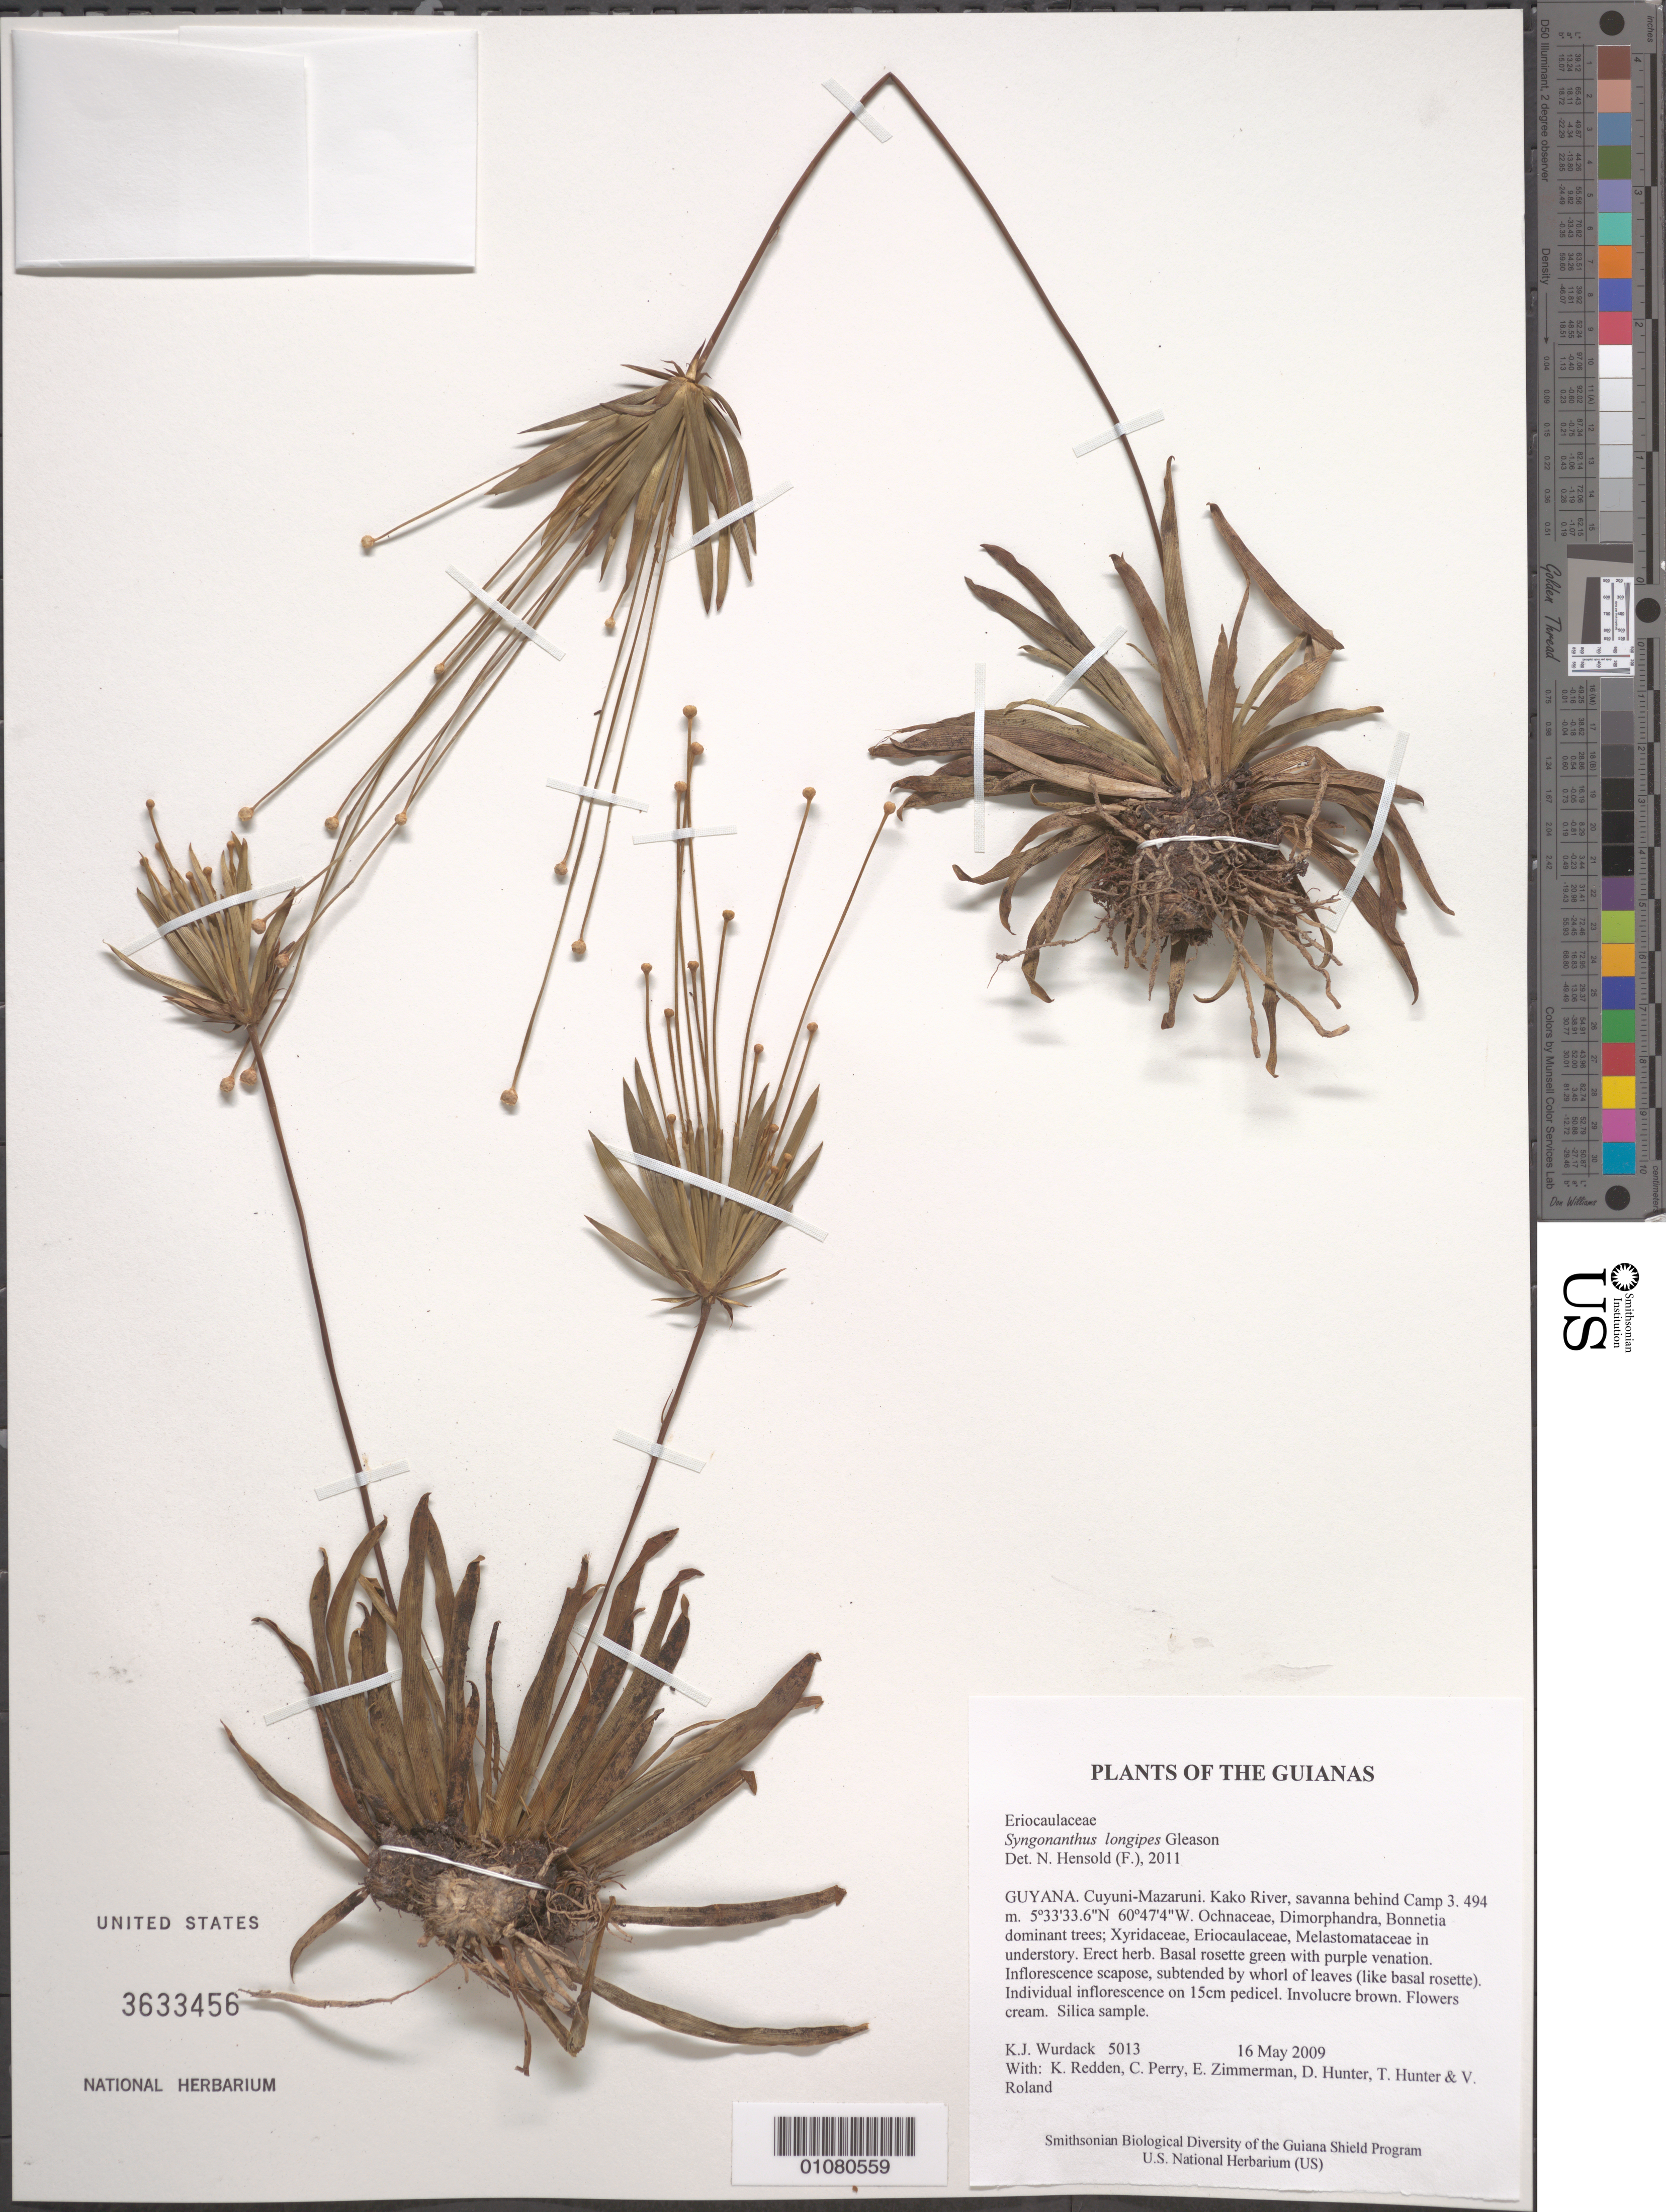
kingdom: Plantae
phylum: Tracheophyta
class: Liliopsida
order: Poales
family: Eriocaulaceae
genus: Syngonanthus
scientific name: Syngonanthus longipes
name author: Gleason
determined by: Hensold, N.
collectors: K. Wurdack, K. M. Redden, C. Perry, E. Zimmerman, D. Hunter, T. Hunter & V. Roland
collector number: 5013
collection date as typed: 16 May 2009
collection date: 2009-05-16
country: Guyana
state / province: Cuyuni-Mazaruni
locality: Kako River, savanna behind Camp 5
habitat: Ochnaceae, Dimorphandra, Bonnetia dominant trees; Xyridaceae, Eriocaulaceae, Melastomataceae in understory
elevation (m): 494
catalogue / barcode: US 3633456